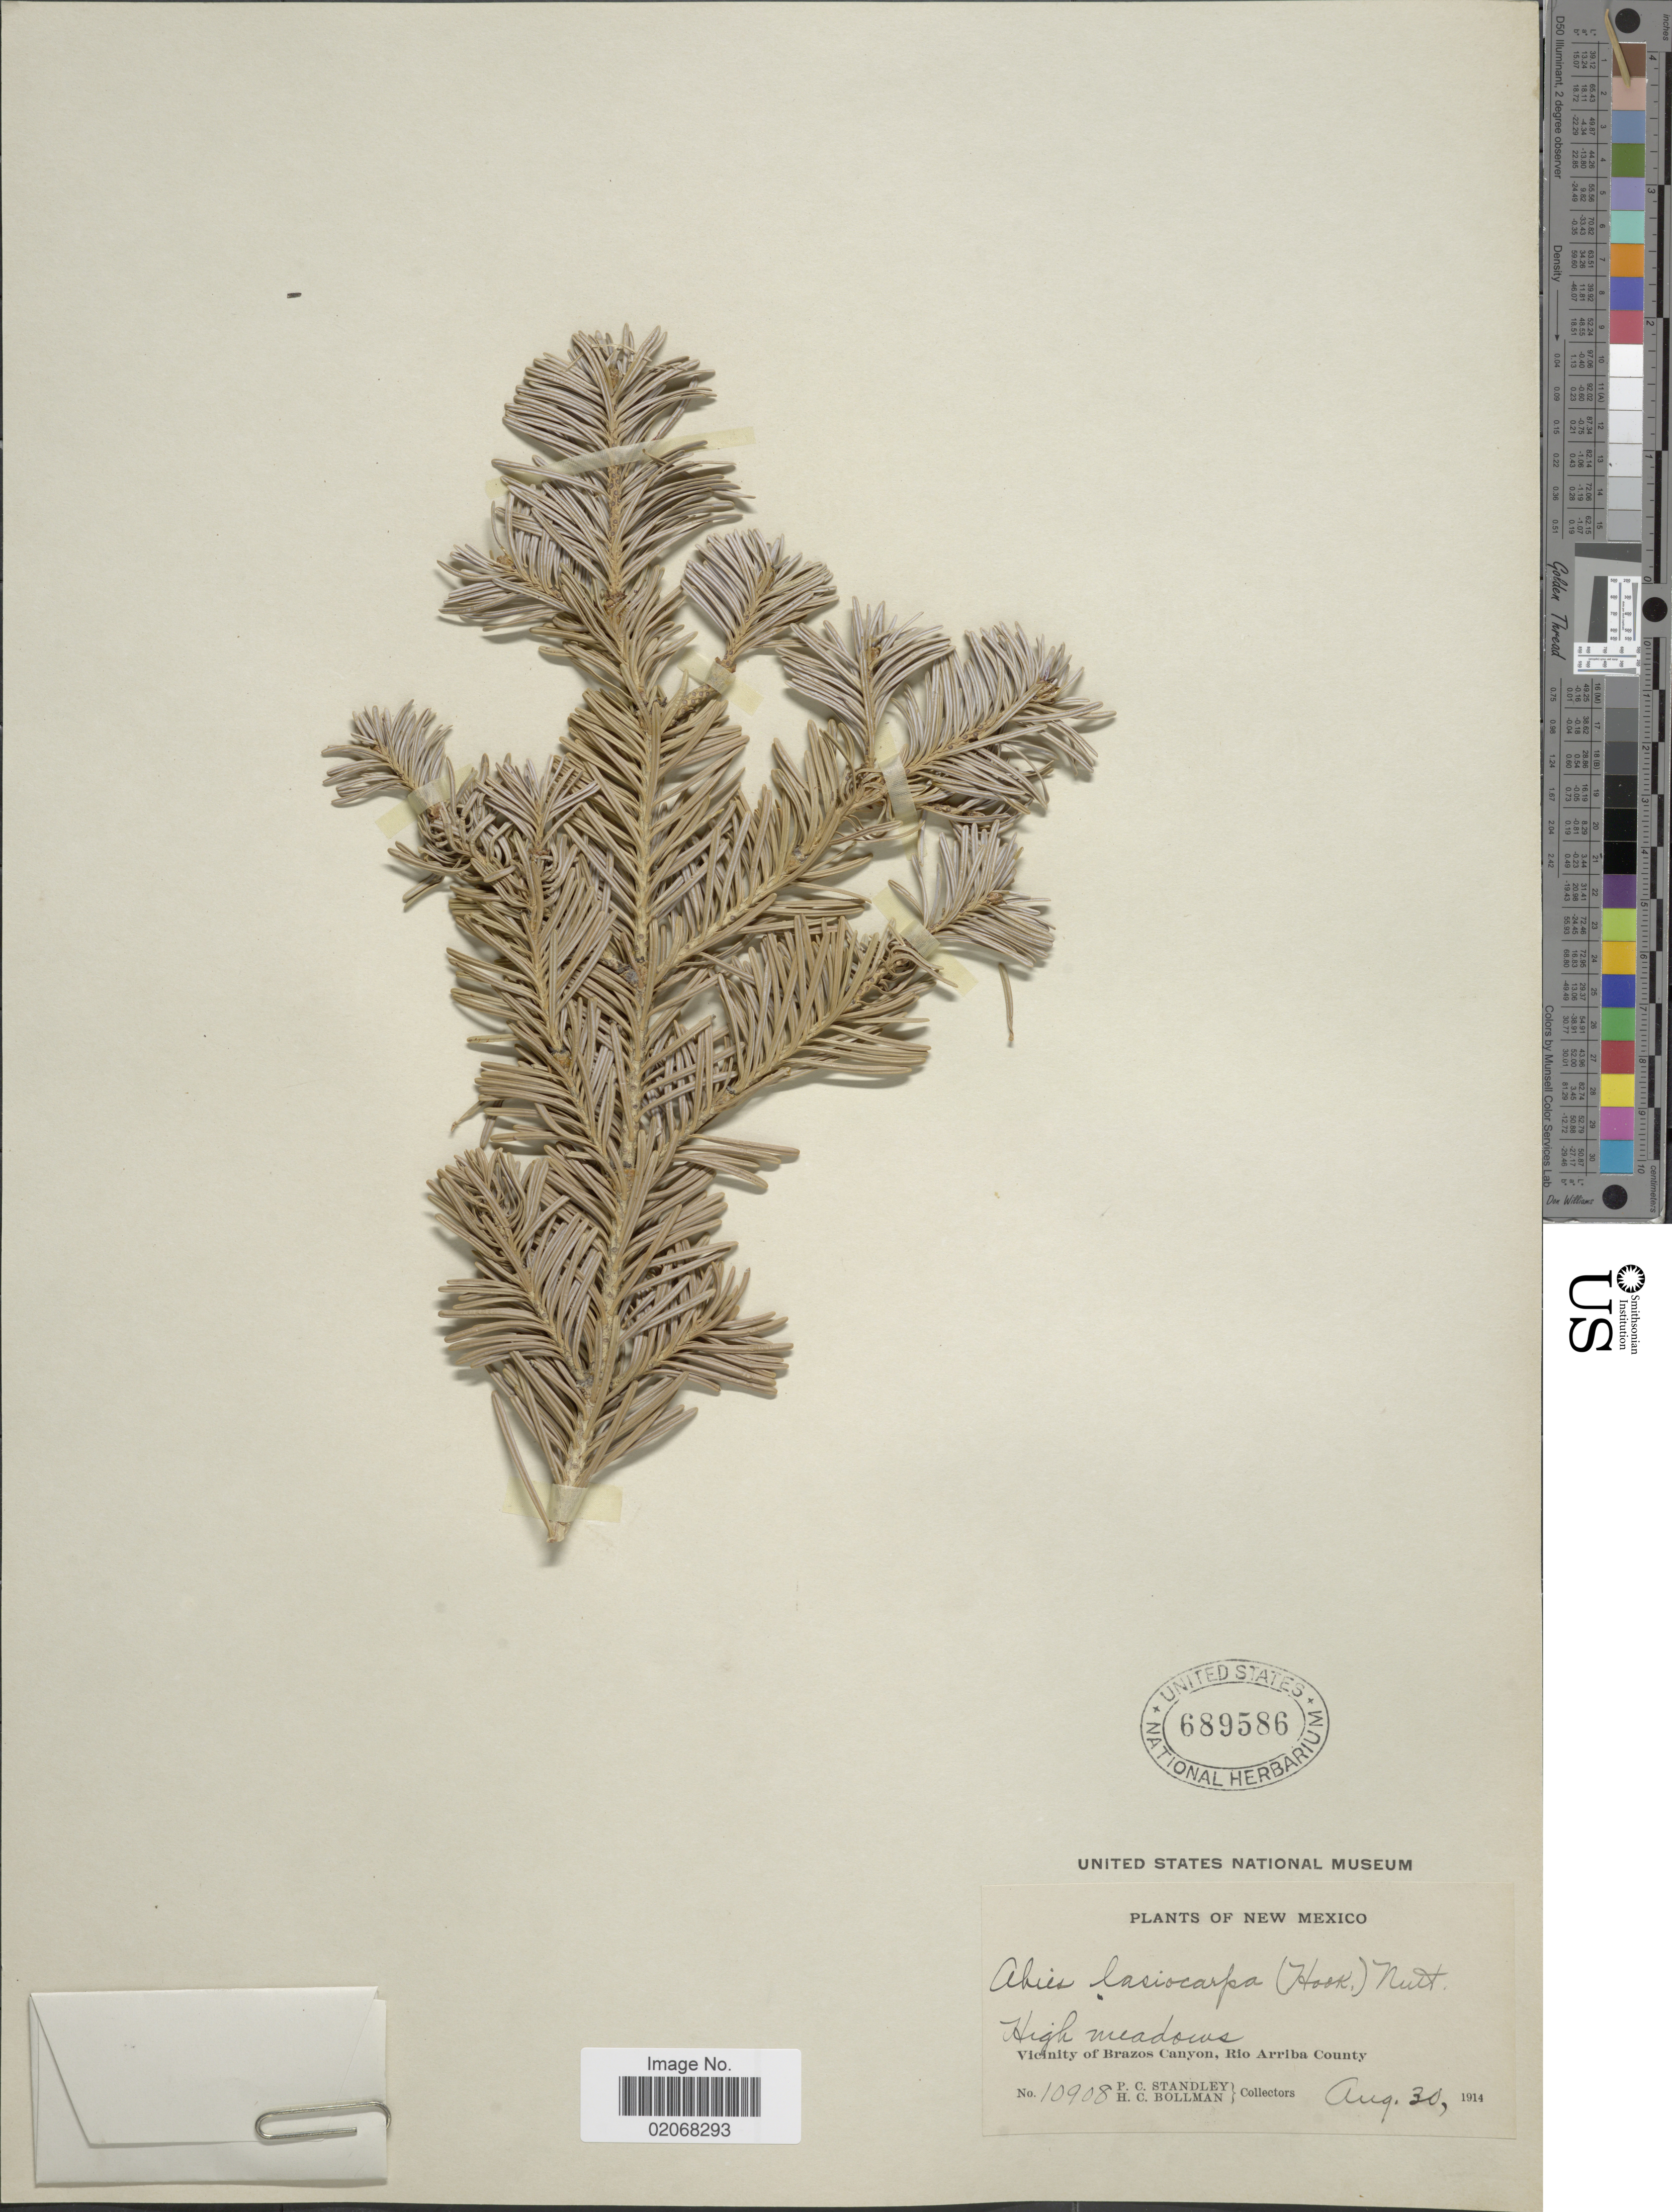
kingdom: Plantae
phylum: Tracheophyta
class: Pinopsida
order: Pinales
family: Pinaceae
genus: Abies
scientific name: Abies lasiocarpa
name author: (Hook.) Nutt.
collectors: P. C. Standley & H. C. Bollman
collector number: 10908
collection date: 1914-08-30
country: United States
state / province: New Mexico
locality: High meadows, Vicinity of Brazos Canyon, Rio Arriba County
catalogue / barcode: US 689586